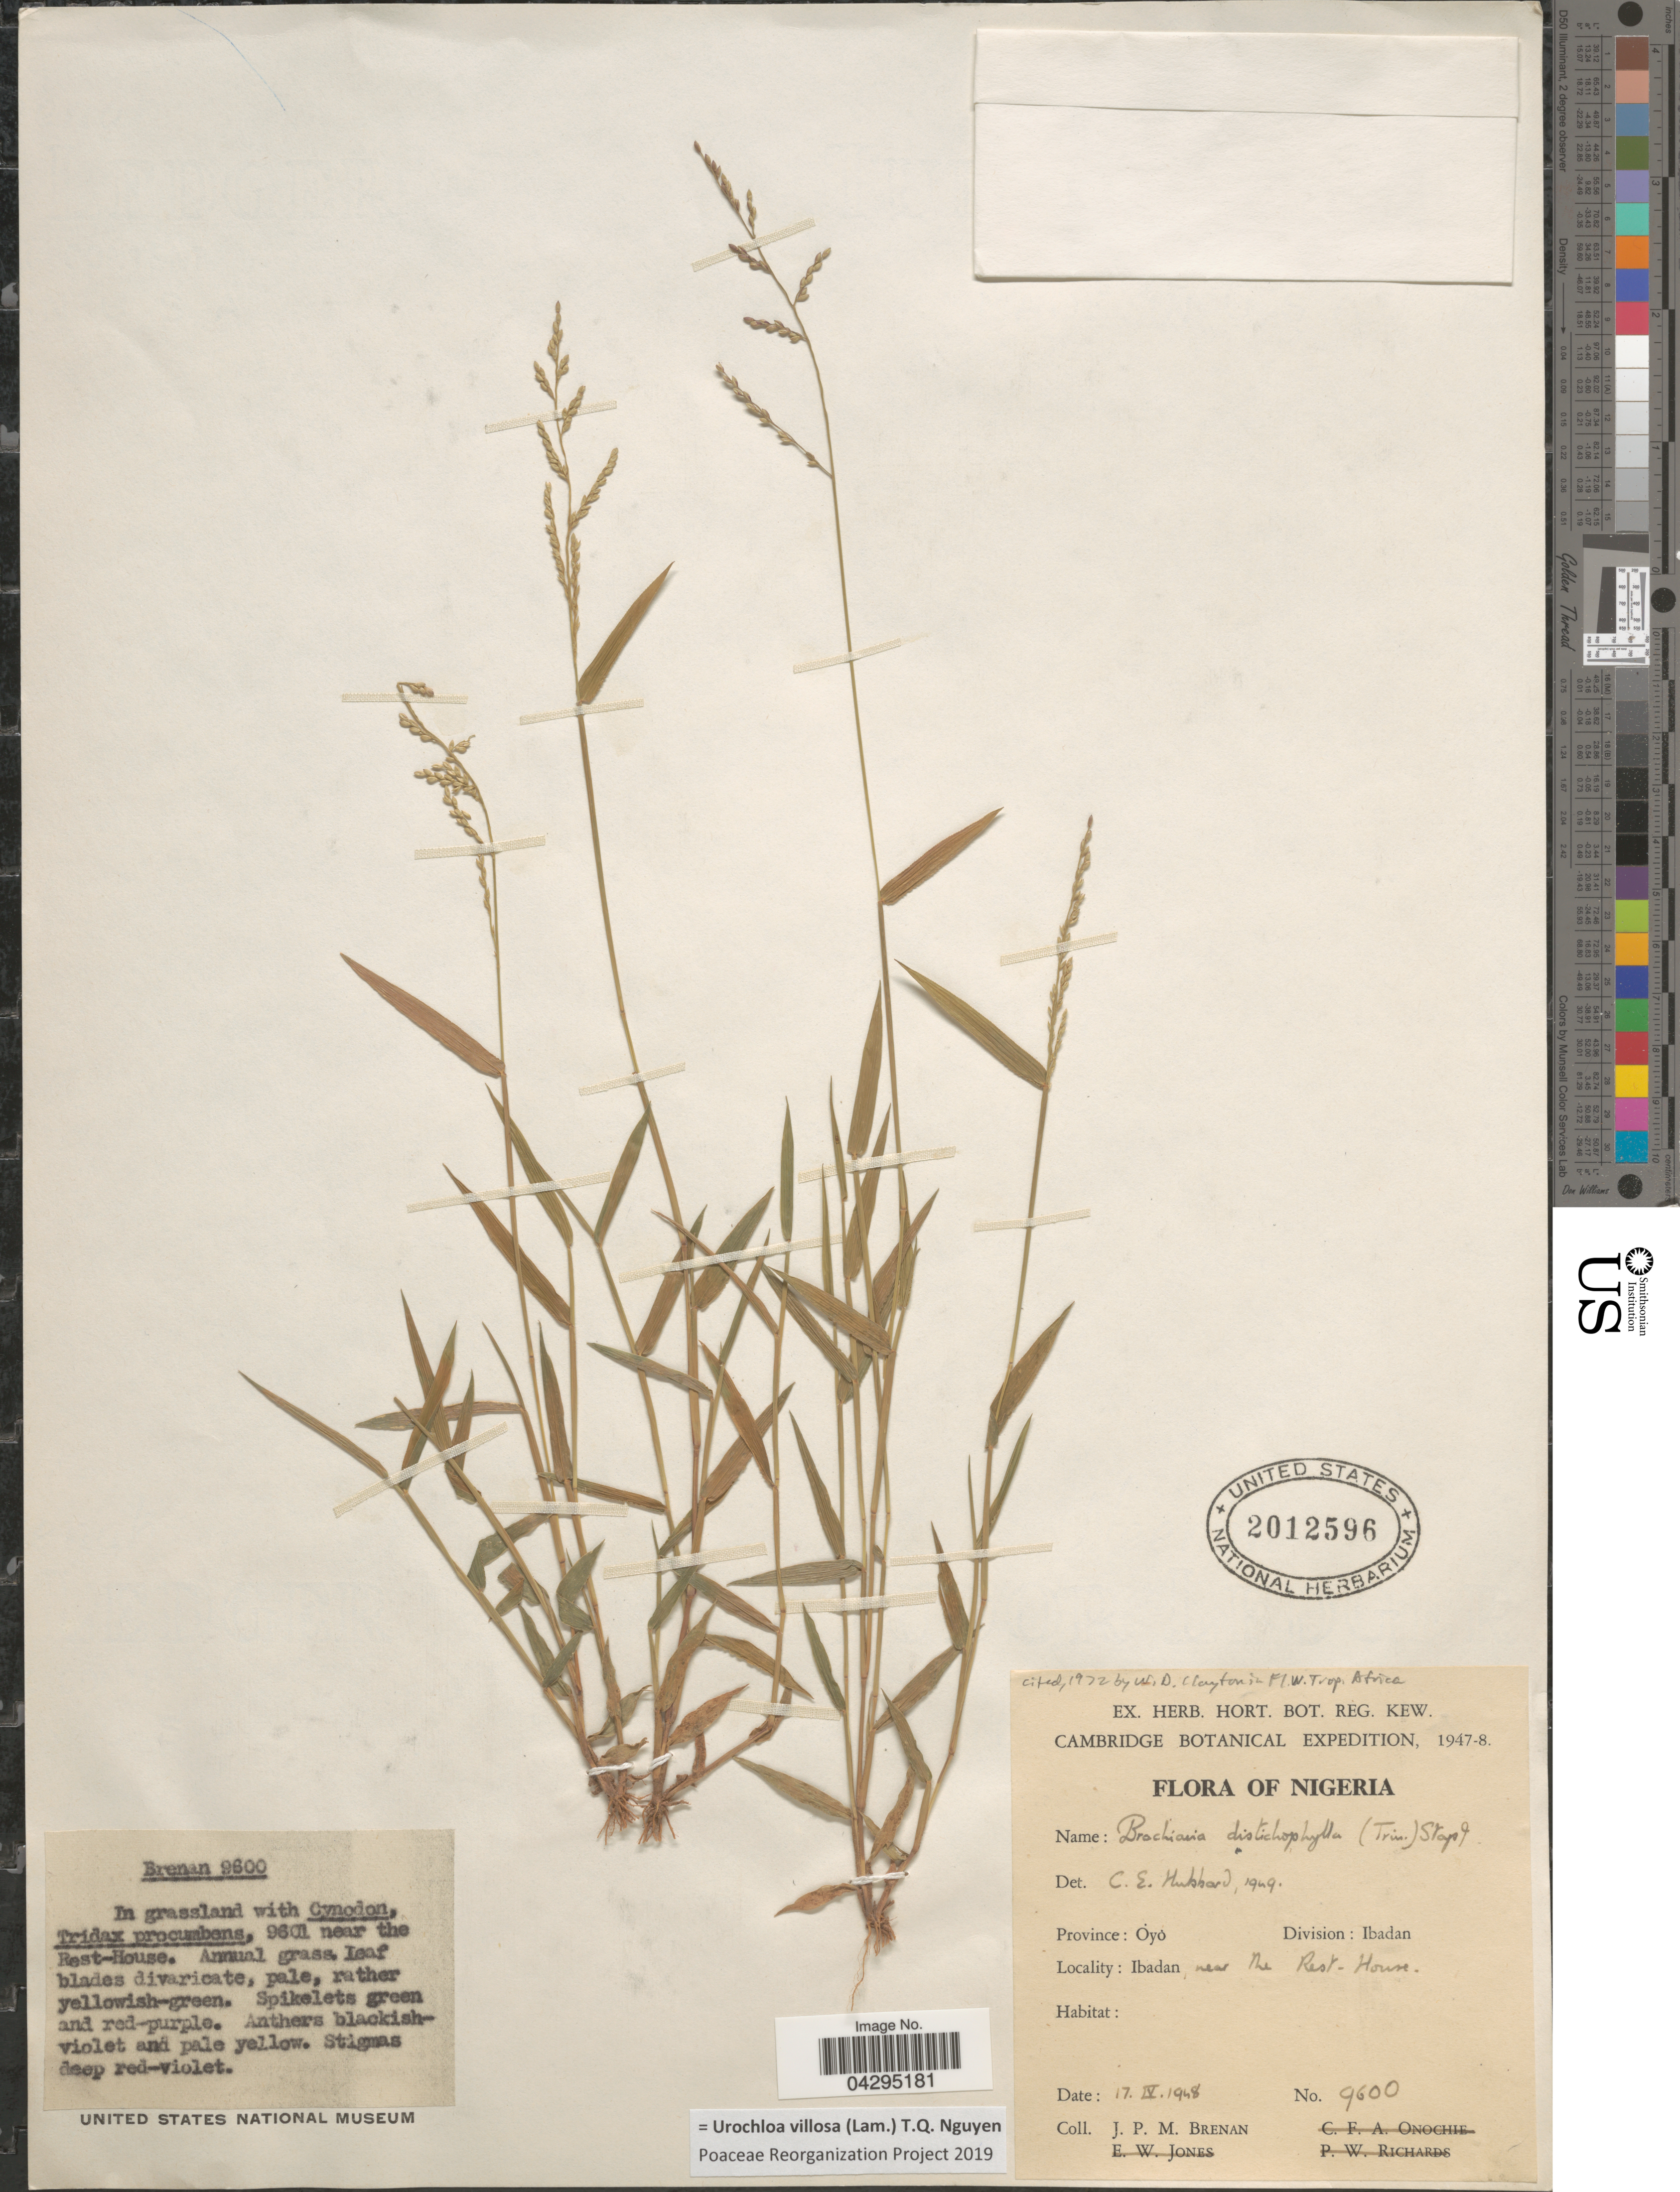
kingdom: Plantae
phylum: Tracheophyta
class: Liliopsida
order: Poales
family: Poaceae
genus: Urochloa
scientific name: Urochloa villosa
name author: (Lam.) T.Q. Nguyen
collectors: J. Brenan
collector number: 9600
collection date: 1948-04-17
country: Nigeria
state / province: Oyo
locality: Cambridge Botanical Expedition, 1947-8. Division: Ibadan. Ibadan near the Rest-House.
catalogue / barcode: US 2012596